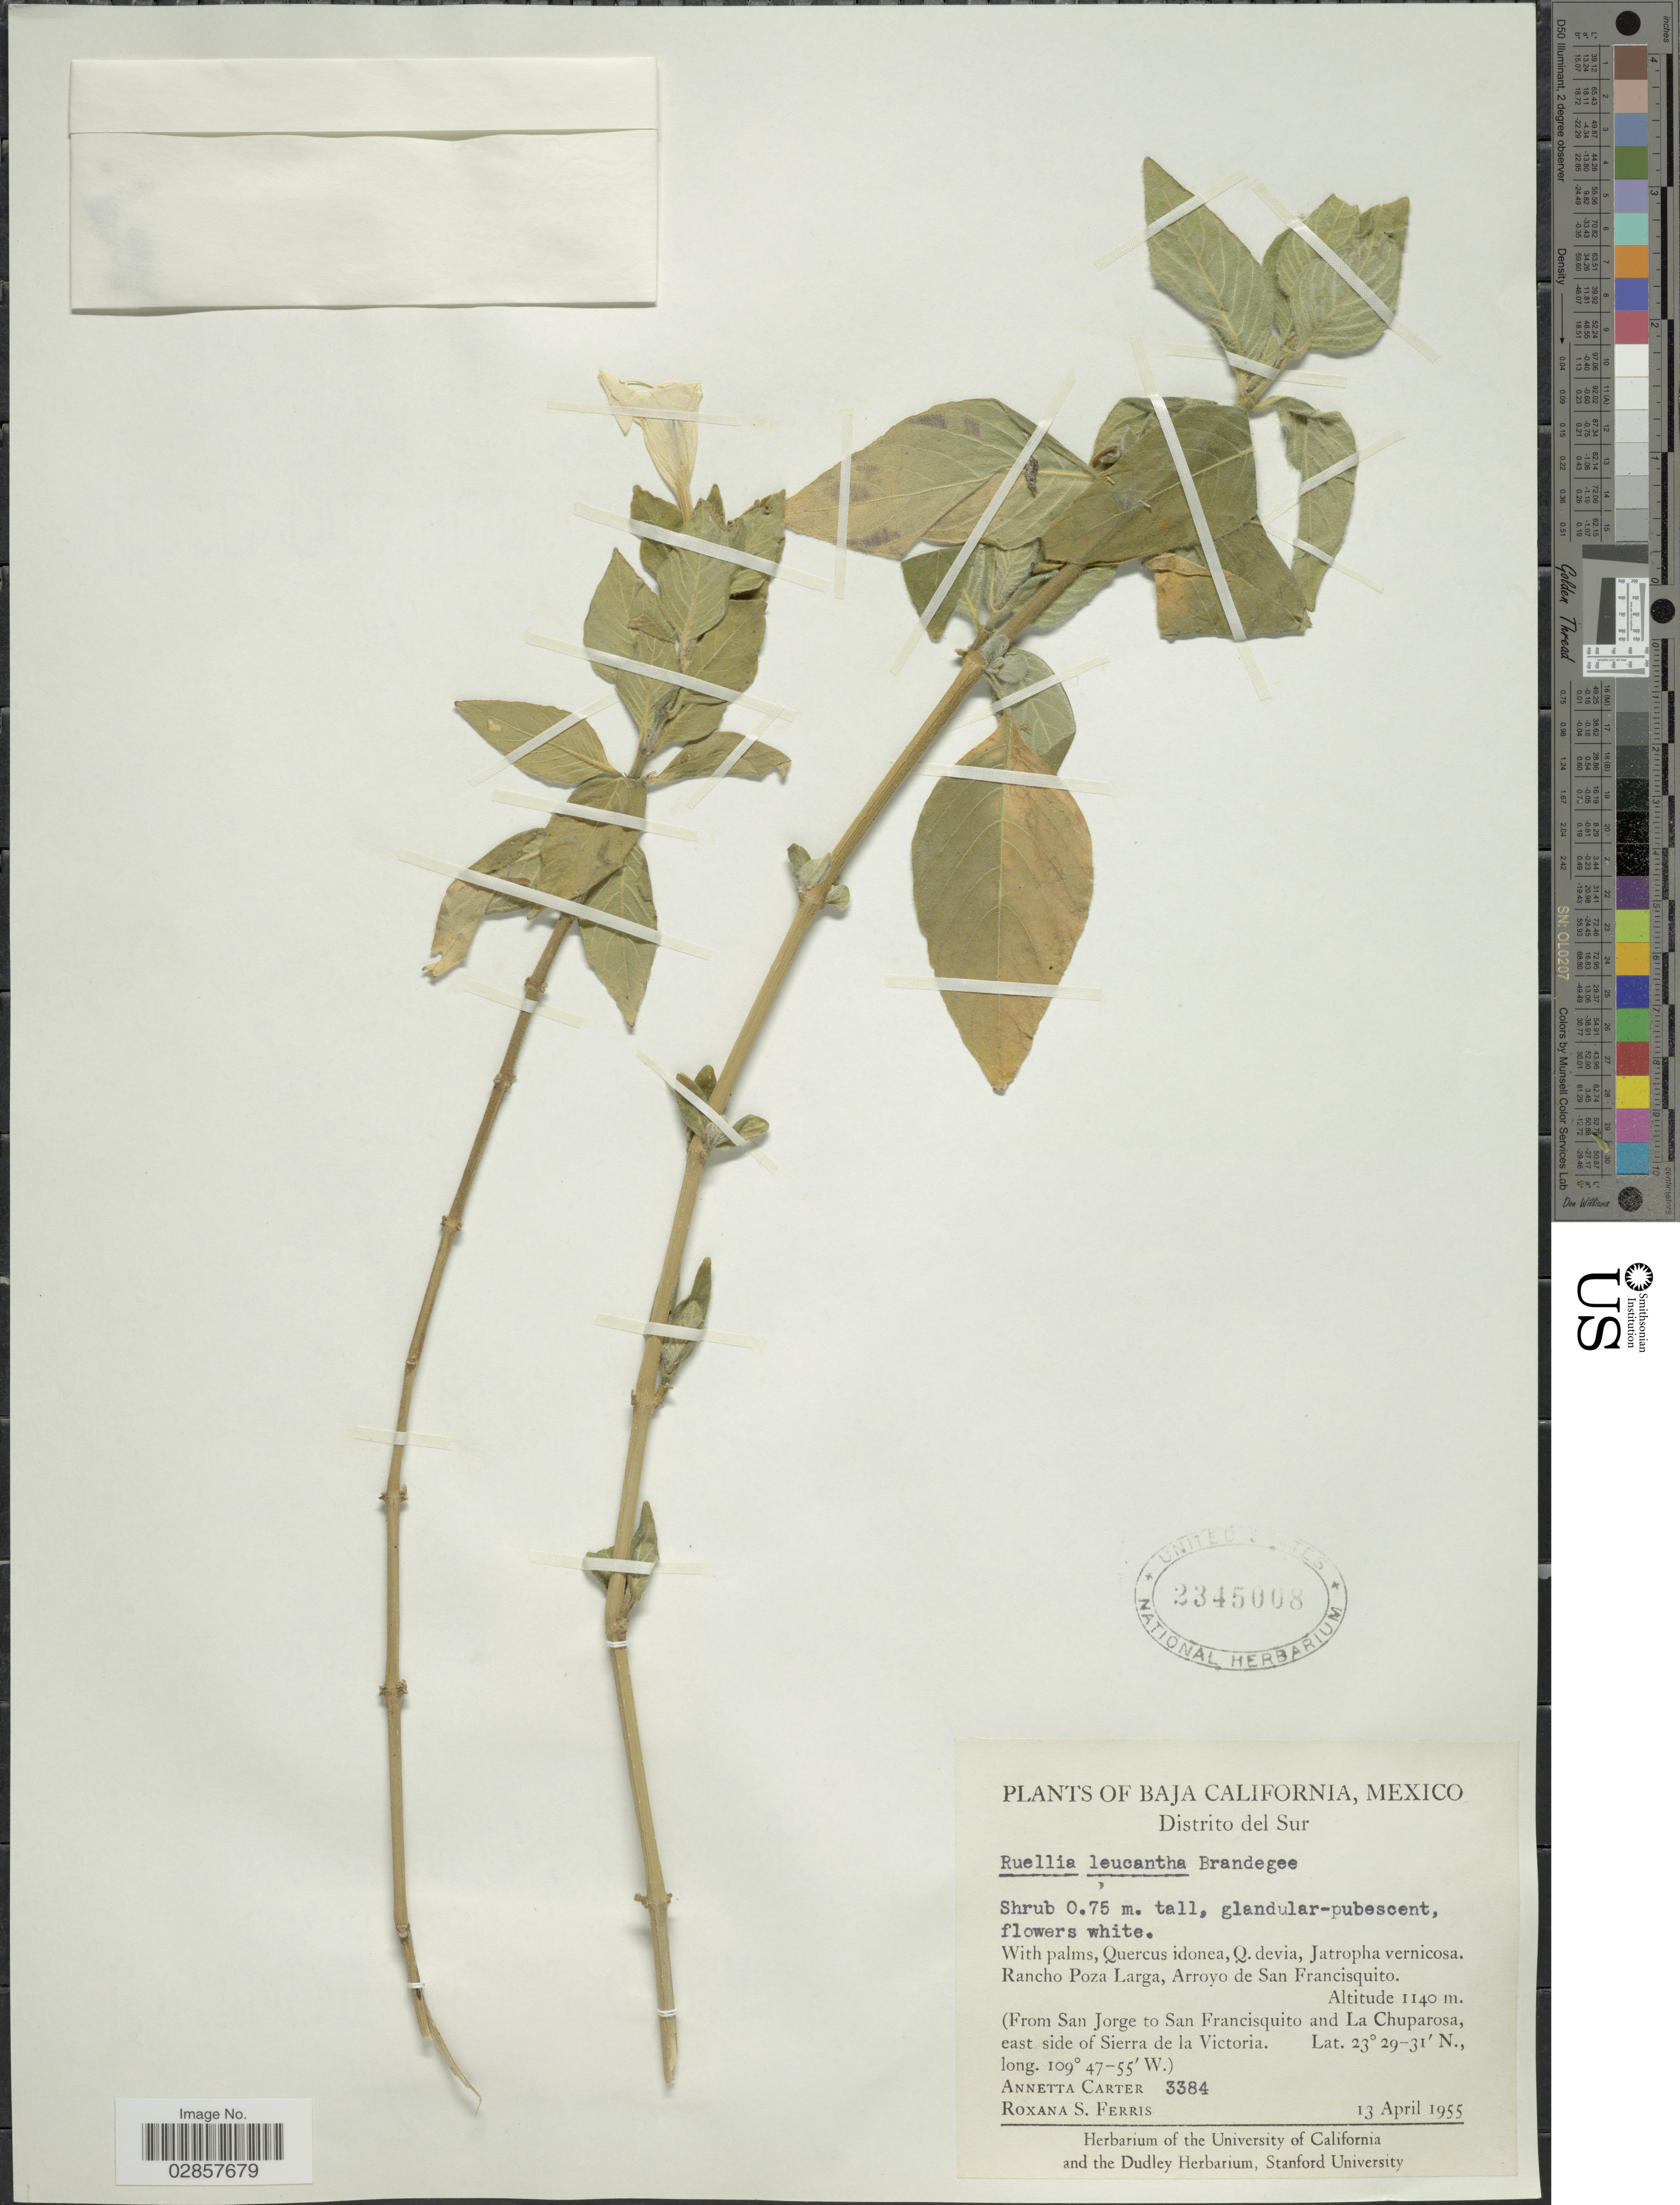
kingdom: Plantae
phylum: Tracheophyta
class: Magnoliopsida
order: Lamiales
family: Acanthaceae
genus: Ruellia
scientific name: Ruellia leucantha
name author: Brandegee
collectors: A. M. Carter & R. S. Ferris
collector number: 3384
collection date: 1955-04-13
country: Mexico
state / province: Baja California Sur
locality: Distrito del Sur, Rancho Poza Larga, Arroyo de San Francisquito, From San Jorge to San Francisquito and La Chuparosa, east side of Sierra de la Victoria.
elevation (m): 1140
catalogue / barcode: US 2345008